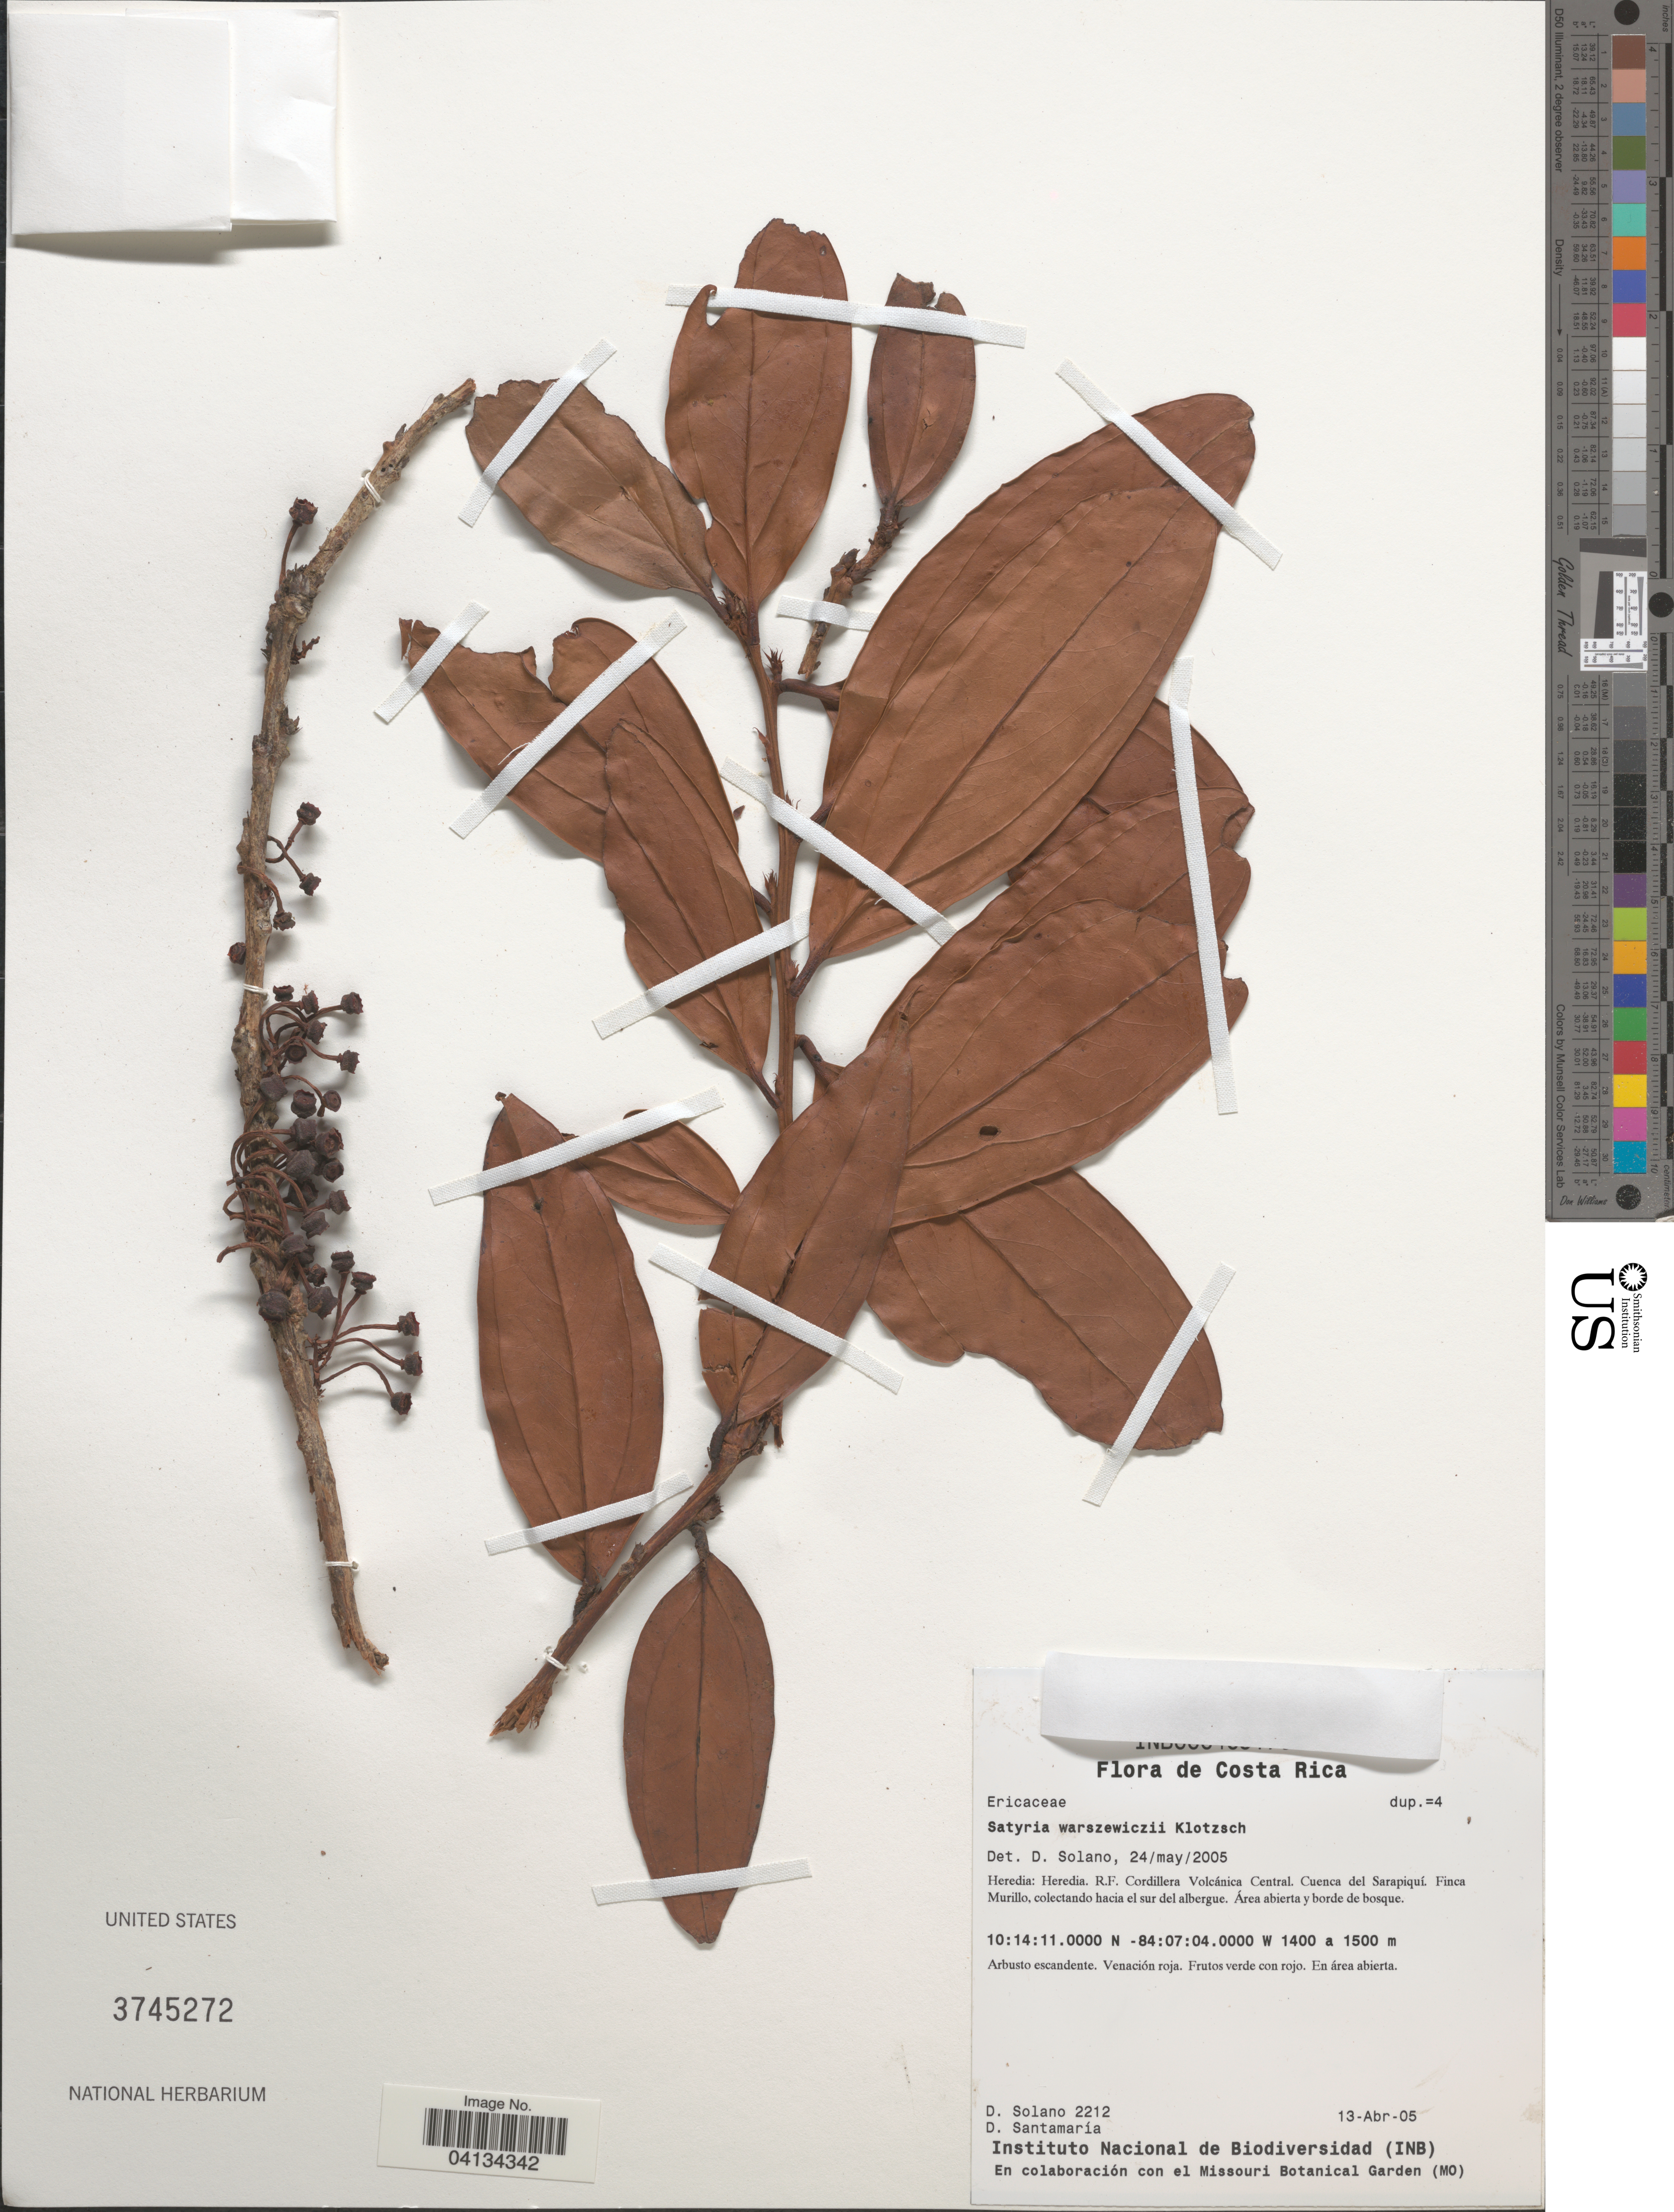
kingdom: Plantae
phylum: Tracheophyta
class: Magnoliopsida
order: Ericales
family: Ericaceae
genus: Satyria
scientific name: Satyria warszewiczii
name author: Klotzsch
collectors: D. Solano & D. Santamaria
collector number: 2212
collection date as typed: Transcribed d/m/y: 13/4/5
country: Costa Rica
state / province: Heredia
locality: Heredia. R.F. Cordillera Volcánica Central. Cuenca del Sarapiquí. Finca Murillo, colectando hacia el sur del albergue.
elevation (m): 1400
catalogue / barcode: US 3745272